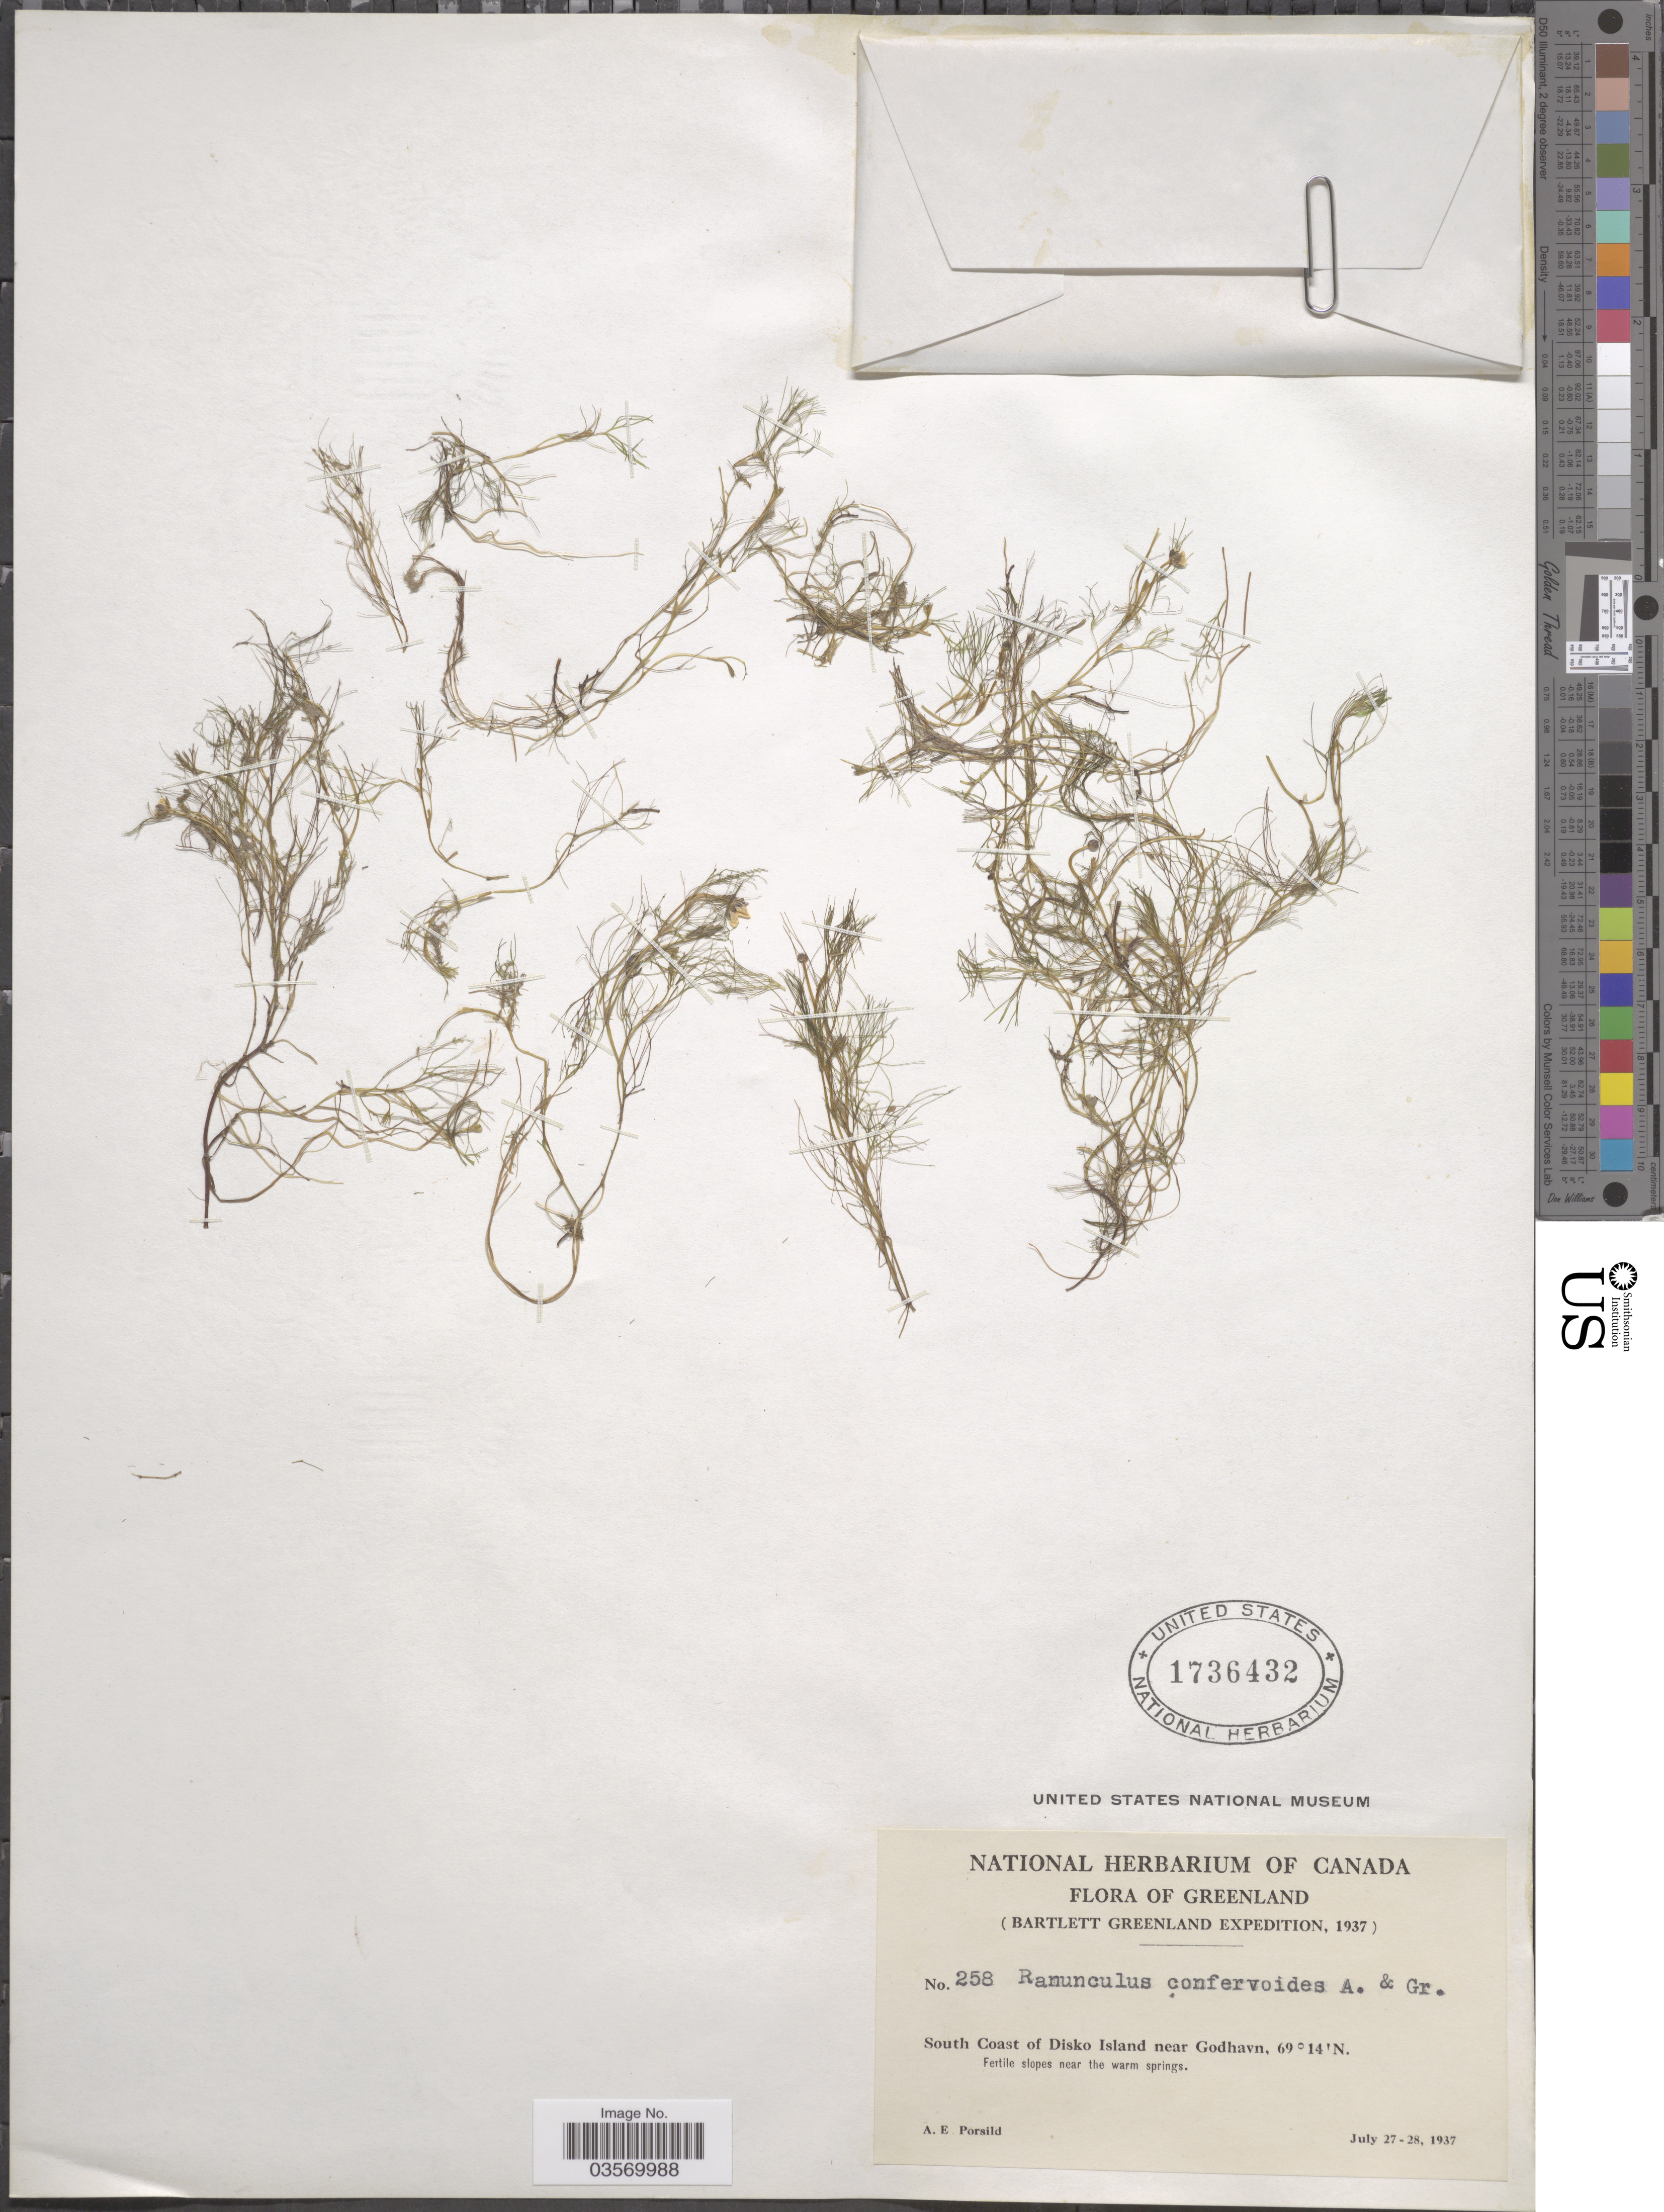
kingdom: Plantae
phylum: Tracheophyta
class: Magnoliopsida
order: Ranunculales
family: Ranunculaceae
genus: Ranunculus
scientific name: Ranunculus confervoides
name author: (Fr. a) Fr.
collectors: A. E. Porsild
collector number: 258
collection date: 1937-07-27/1937-07-28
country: Greenland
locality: South Coast of Disko Island near Godhavn.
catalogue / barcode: US 1736432